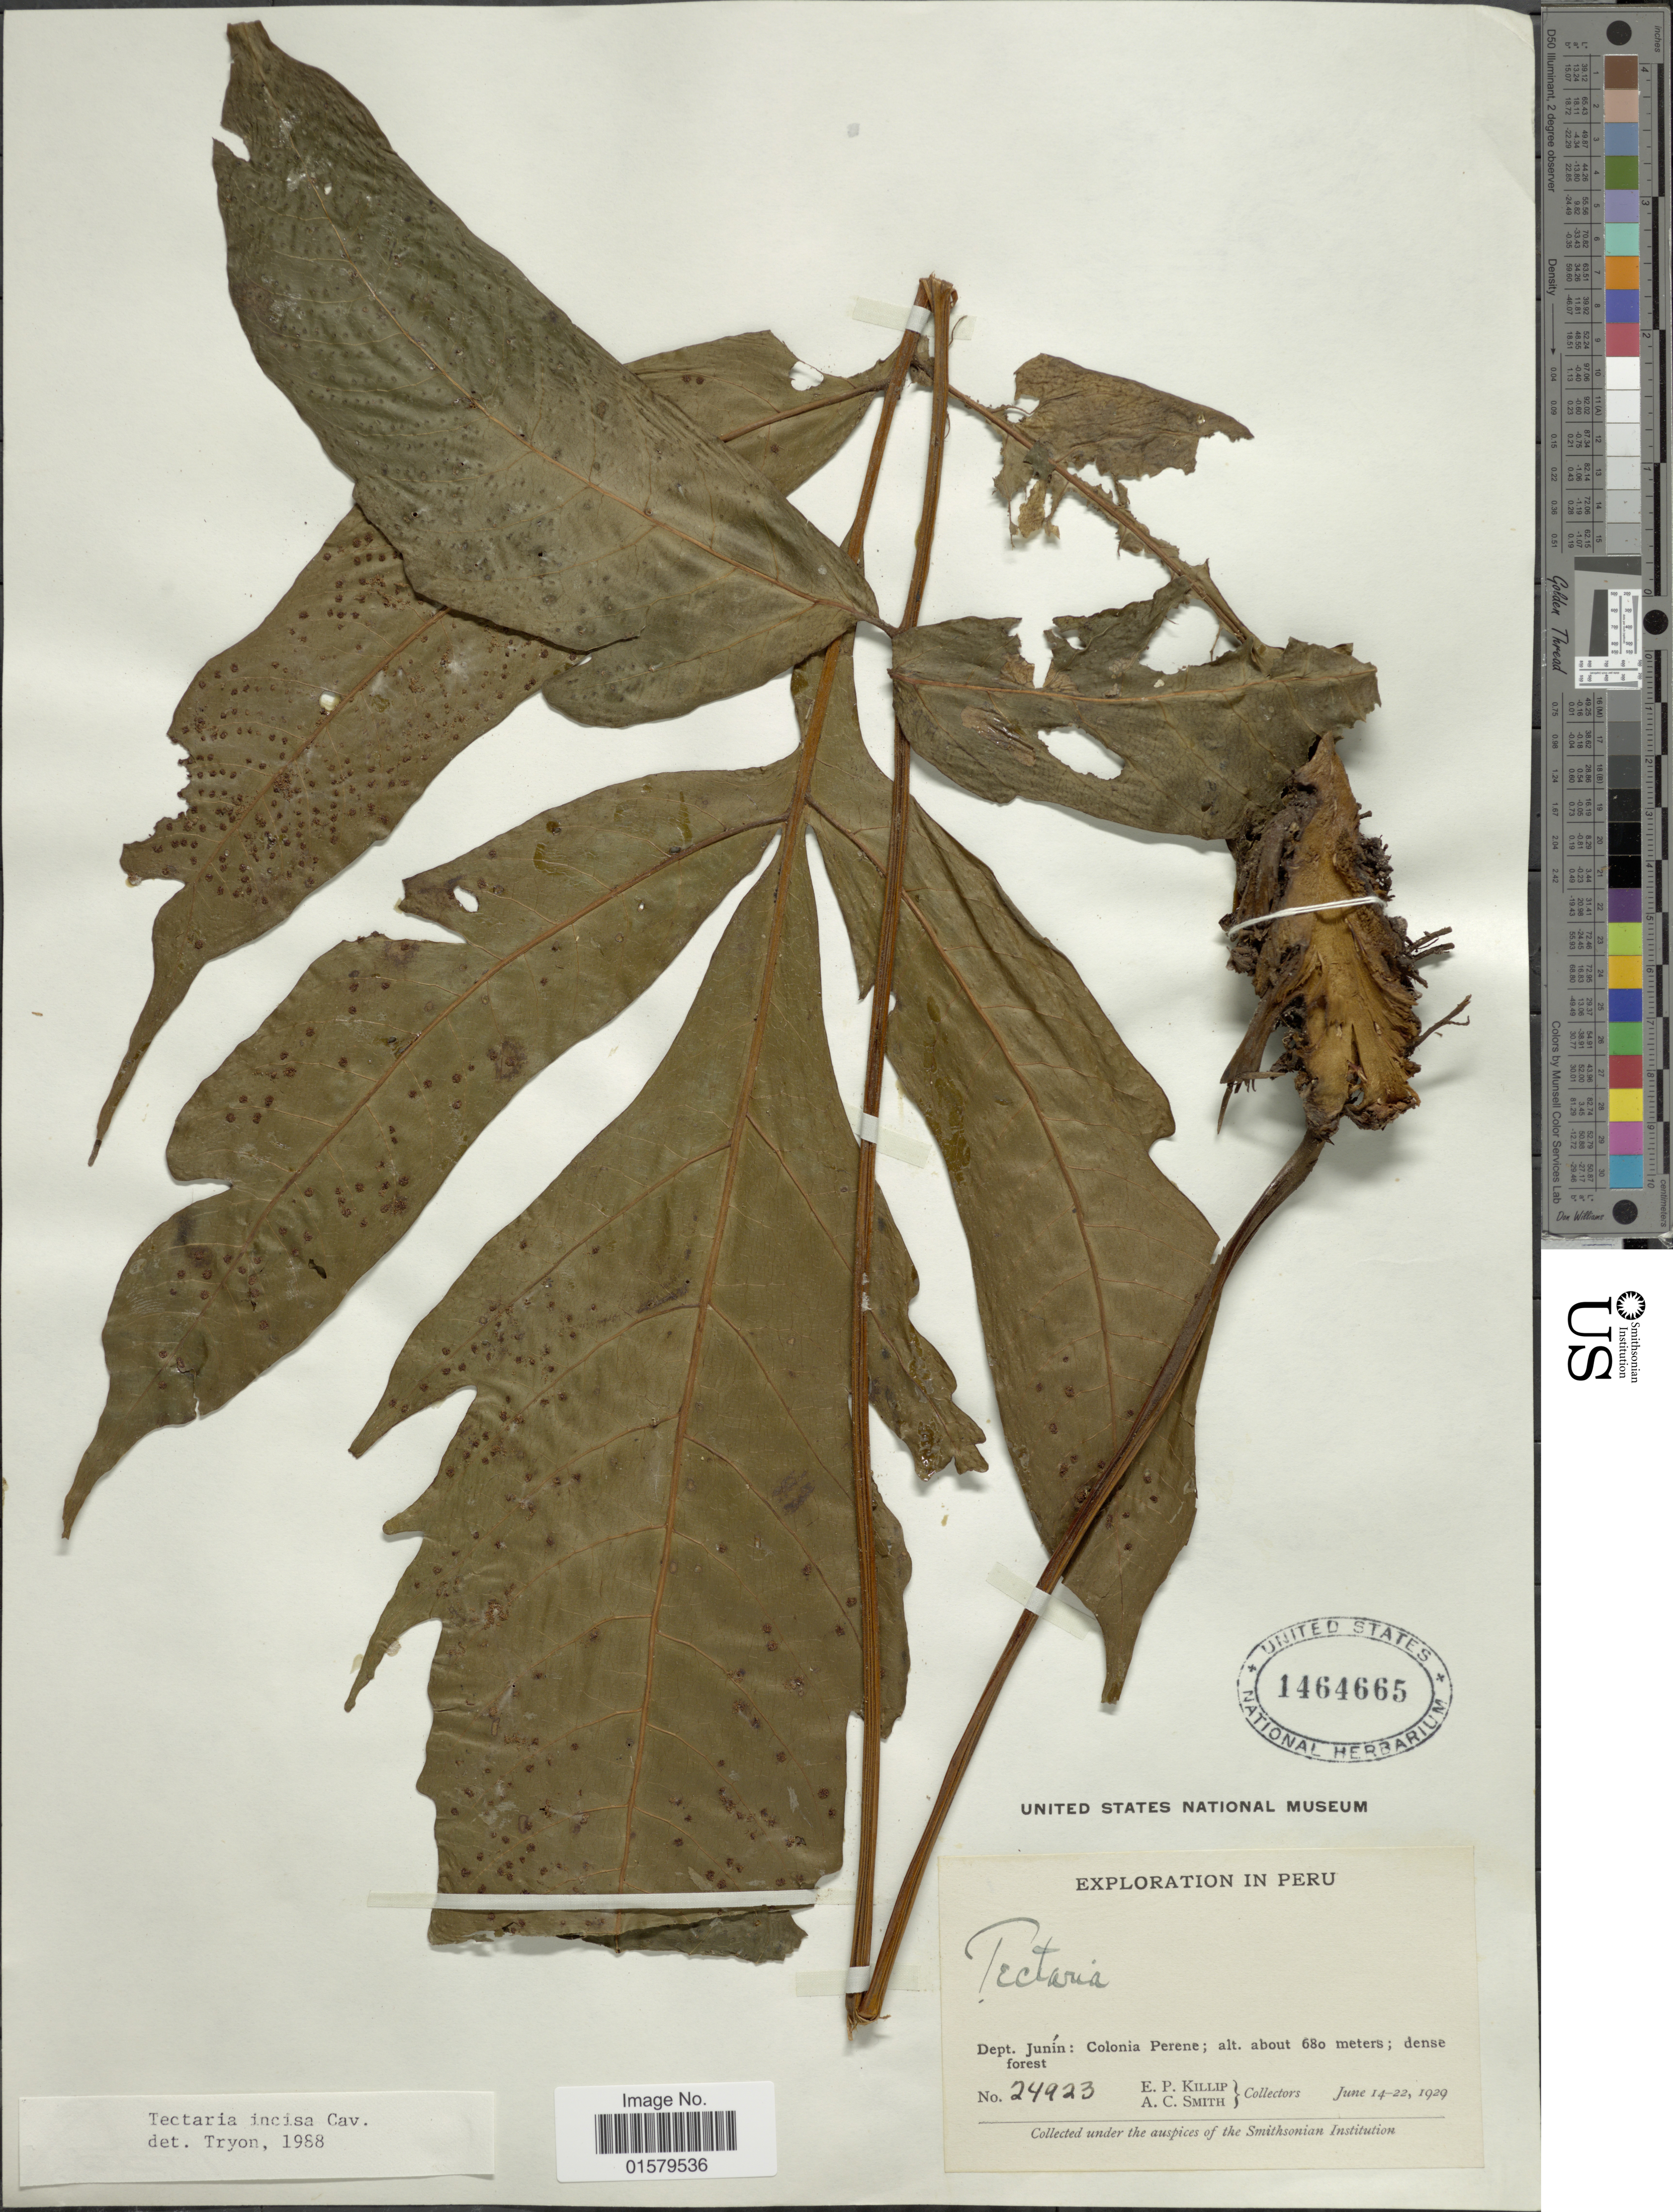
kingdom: Plantae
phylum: Tracheophyta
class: Polypodiopsida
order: Polypodiales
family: Tectariaceae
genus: Tectaria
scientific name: Tectaria antioquiana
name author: (Baker) C. Chr.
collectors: E. P. Killip & A. C. Smith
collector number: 24923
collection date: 1929-06-14/1929-06-22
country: Peru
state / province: Junín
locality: Colonia Perene, dense forest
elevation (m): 680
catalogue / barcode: US 1464665